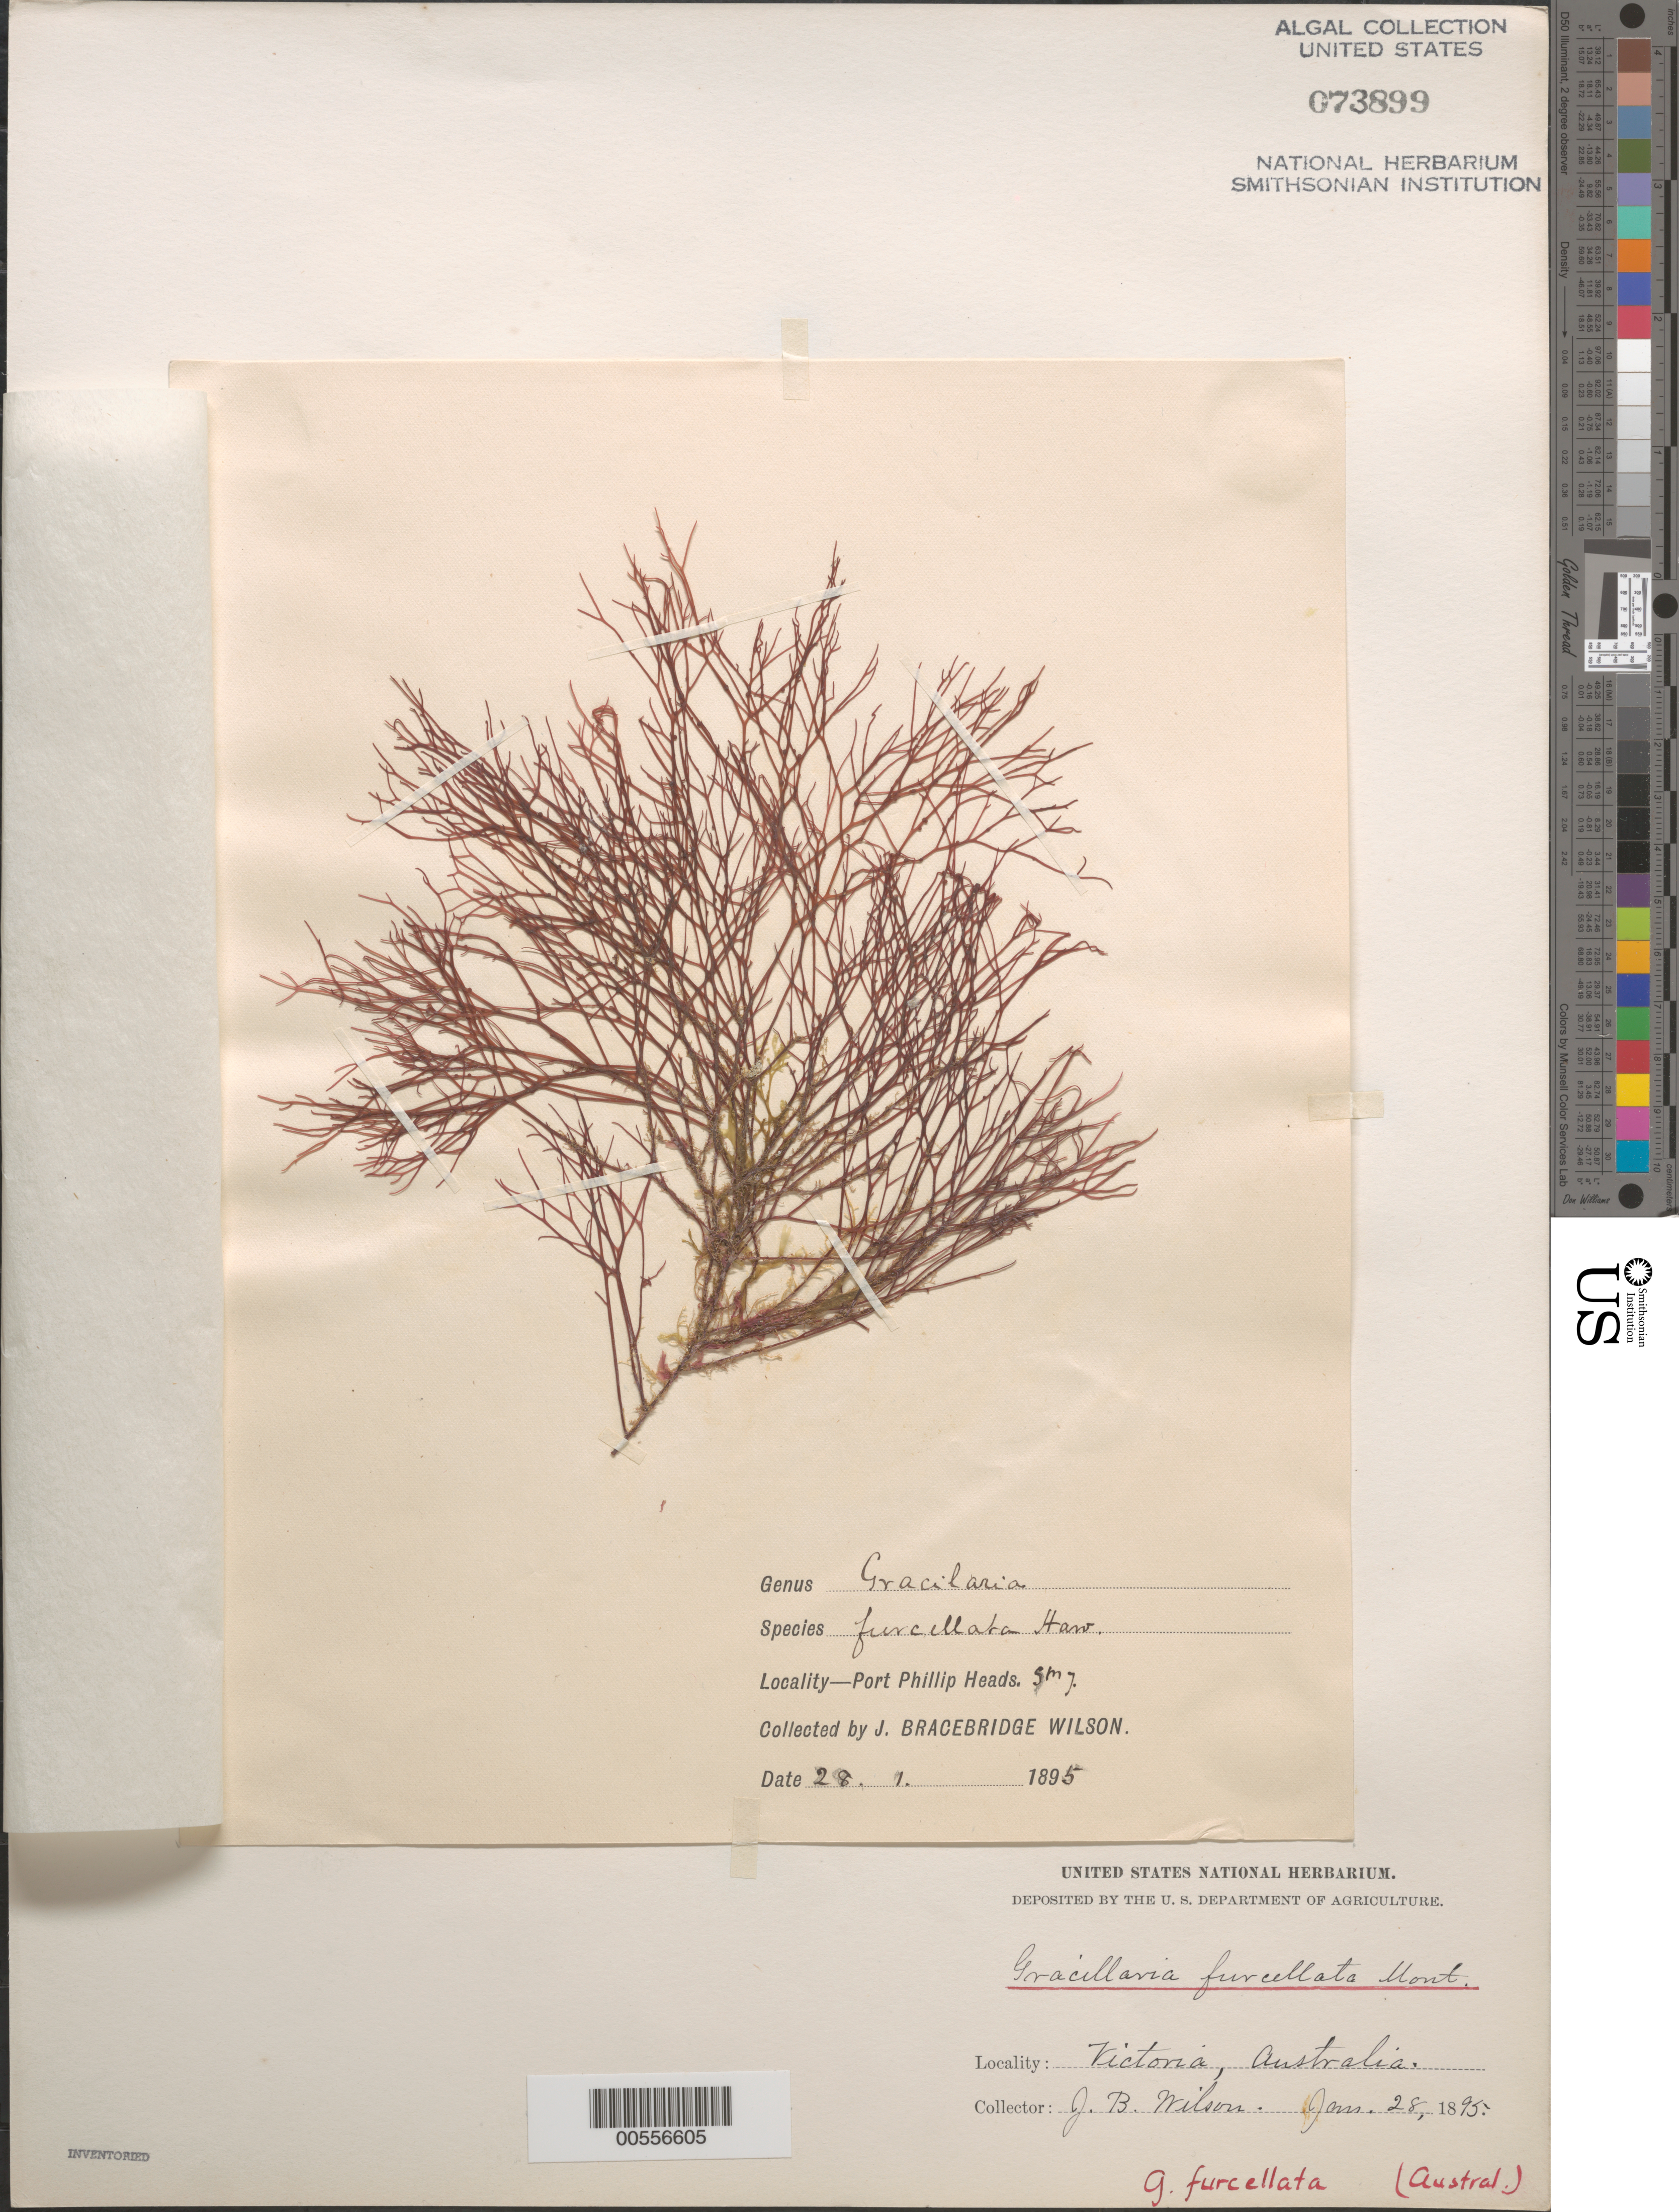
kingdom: Plantae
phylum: Rhodophyta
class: Florideophyceae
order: Gigartinales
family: Solieriaceae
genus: Sarconema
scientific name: Sarconema filiforme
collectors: J. B. Wilson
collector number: Station 7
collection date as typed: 28 Jan 1895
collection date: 1895-01-28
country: Australia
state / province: Victoria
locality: Port Phillip Heads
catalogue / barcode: US 73899